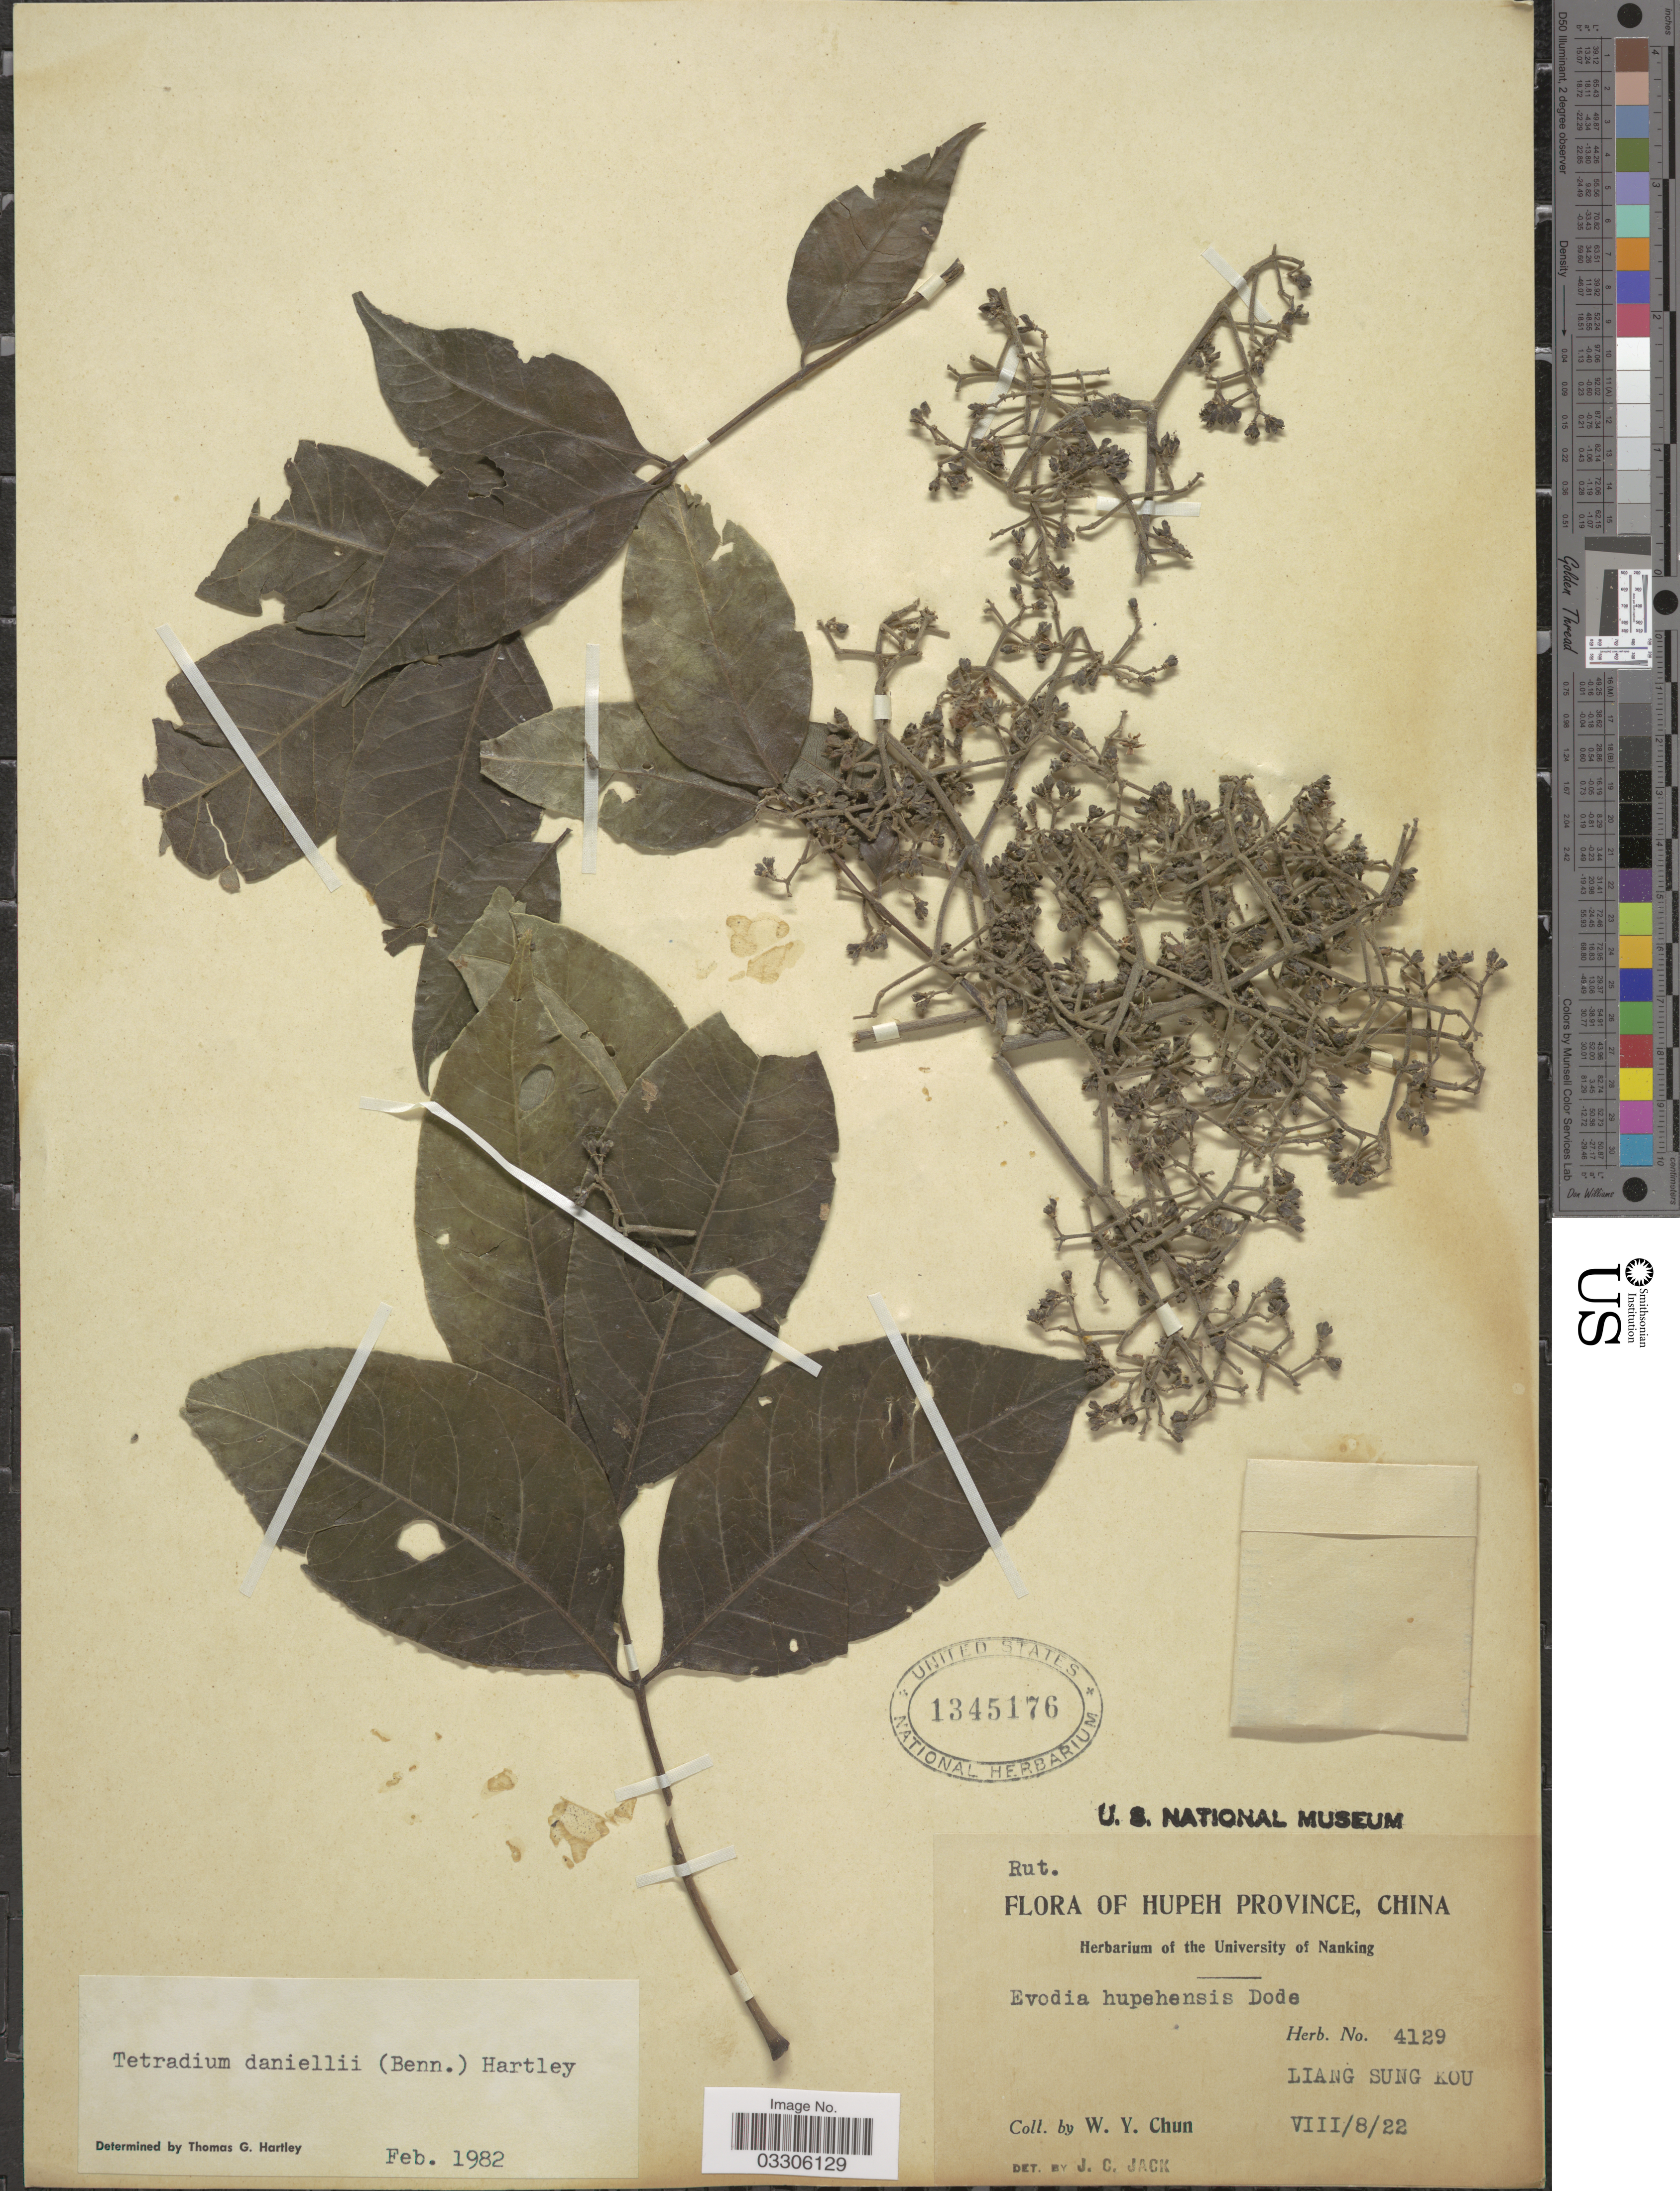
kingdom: Plantae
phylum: Tracheophyta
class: Magnoliopsida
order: Sapindales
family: Rutaceae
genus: Tetradium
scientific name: Tetradium daniellii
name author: (Benn.) T.G. Hartley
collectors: W. Y. Chun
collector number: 4129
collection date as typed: Transcribed d/m/y: 8/8/22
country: China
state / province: Hubei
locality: Hupeh Province. Laing Sung Kou.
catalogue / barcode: US 1345176